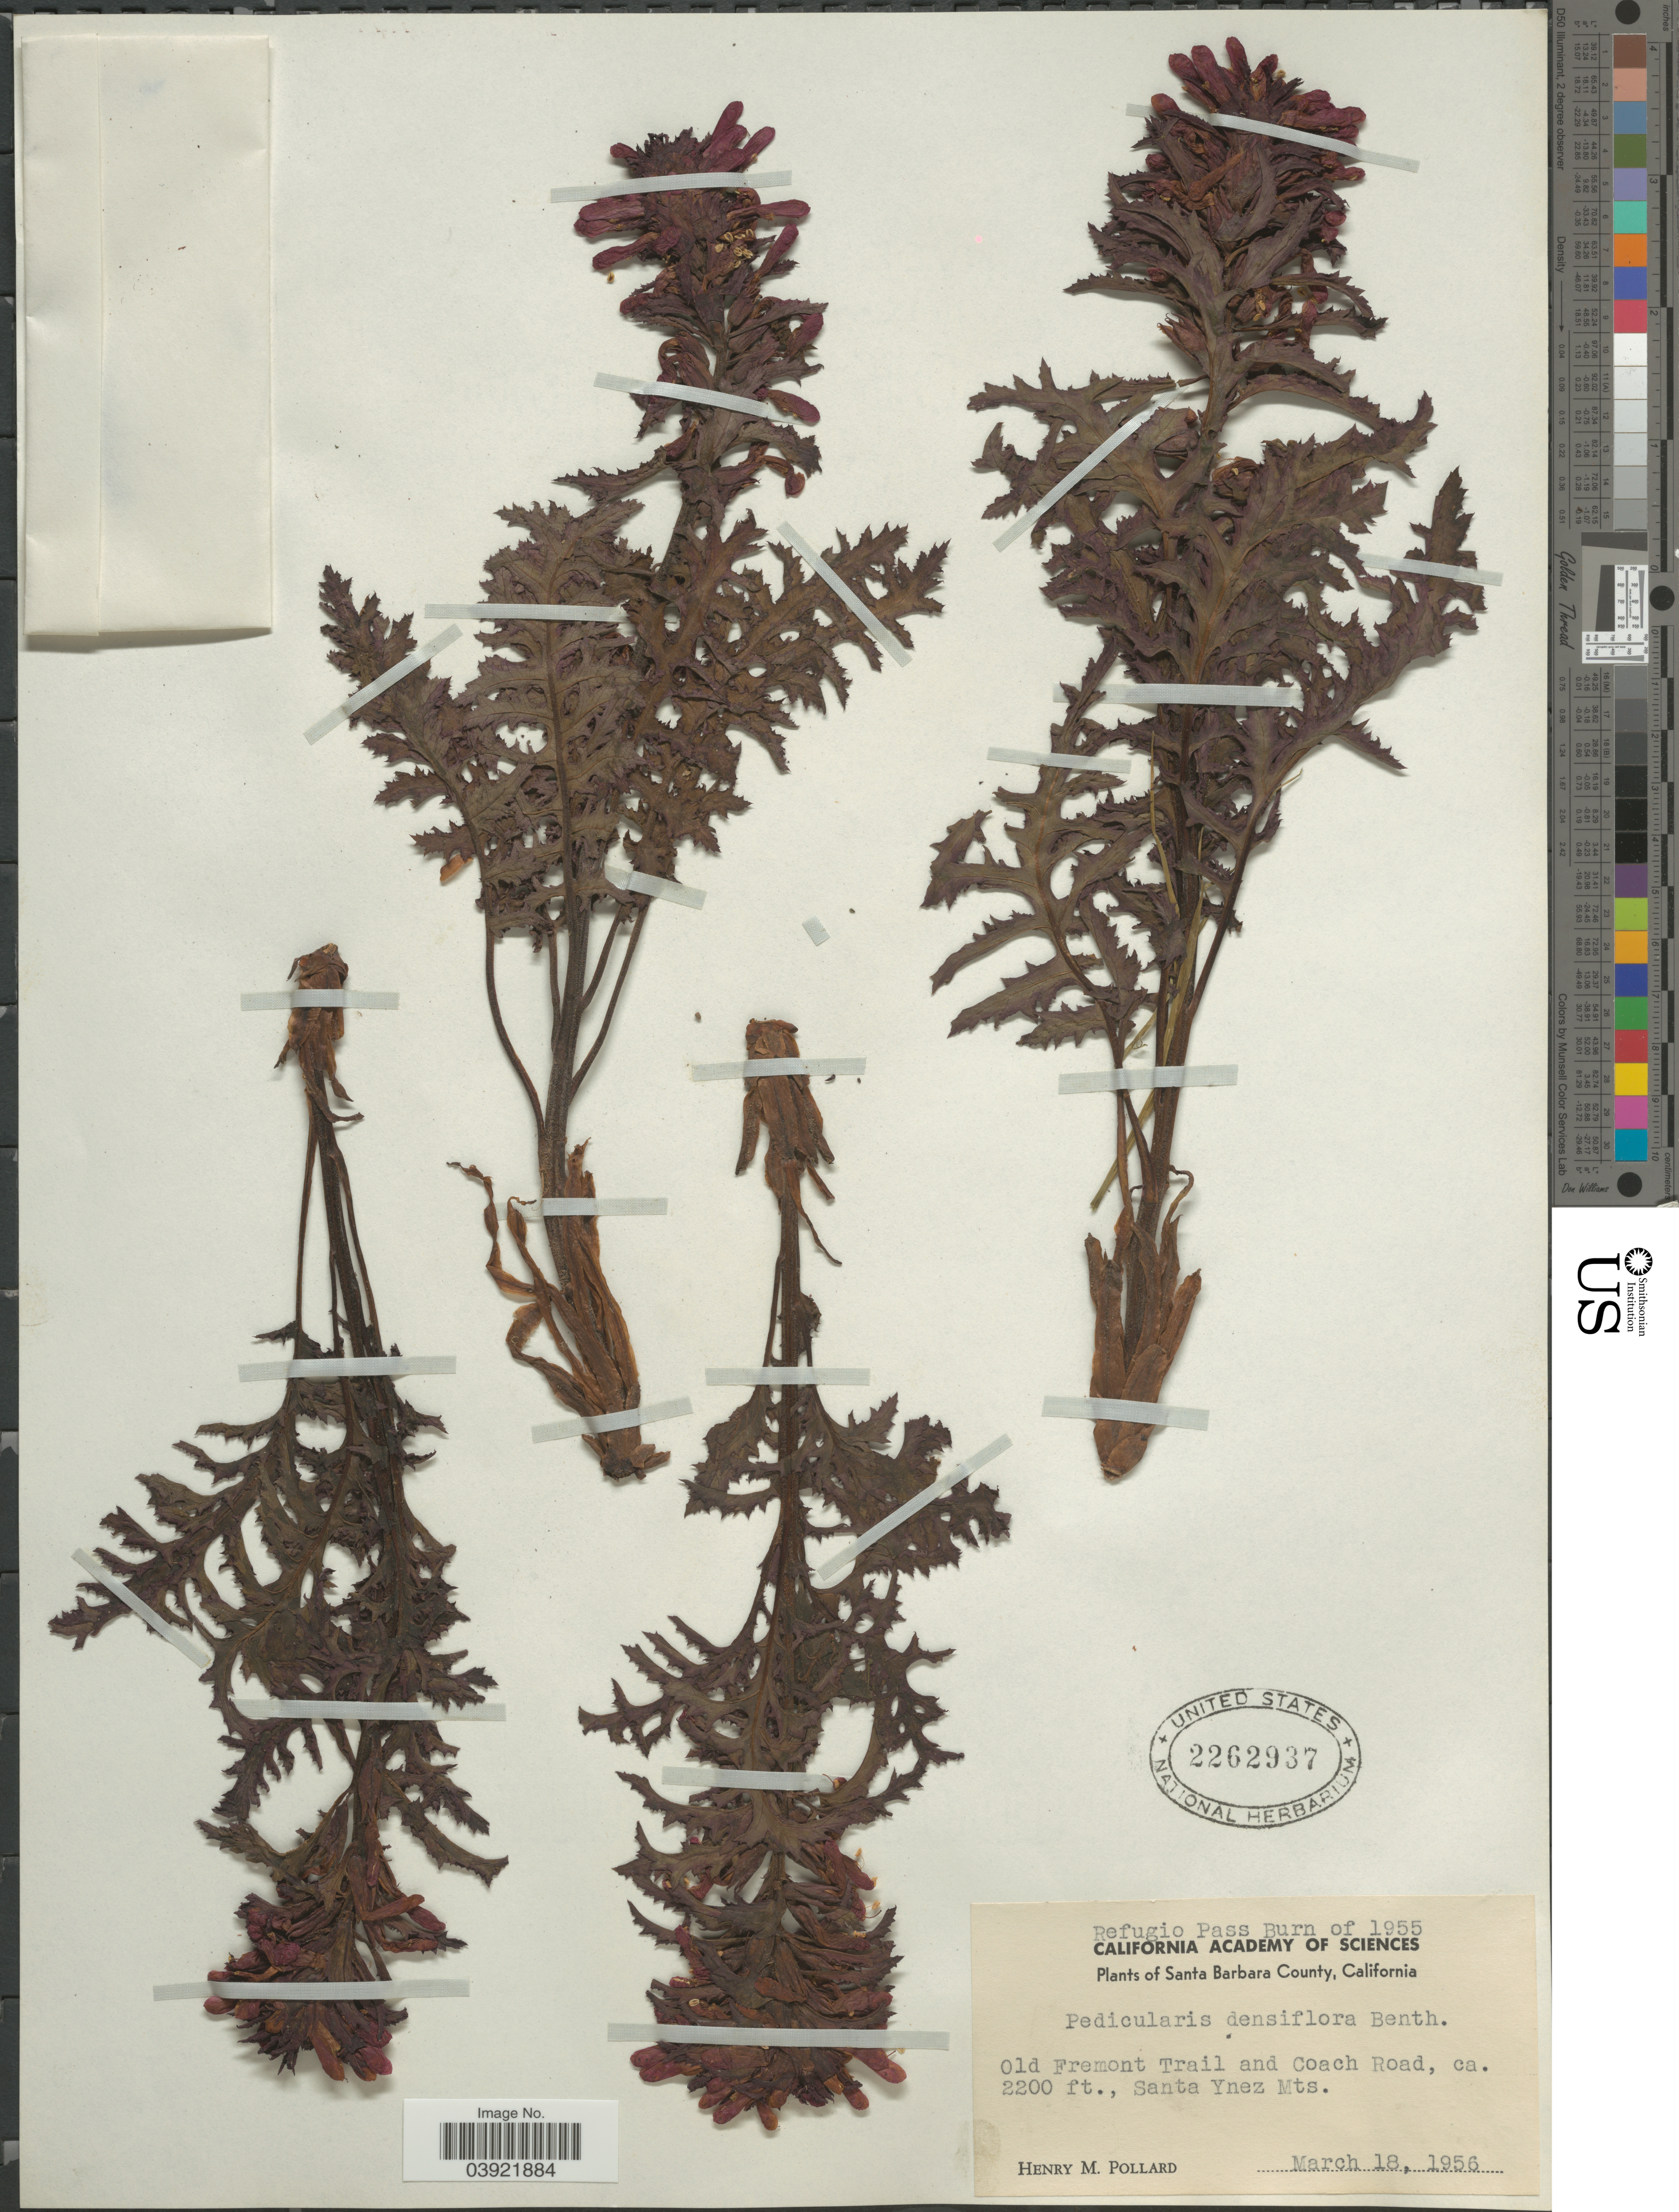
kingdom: Plantae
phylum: Tracheophyta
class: Magnoliopsida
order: Lamiales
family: Orobanchaceae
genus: Pedicularis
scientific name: Pedicularis densiflora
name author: Benth.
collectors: H. M. Pollard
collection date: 1956-03-18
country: United States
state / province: California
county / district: Santa Barbara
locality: Santa Barbara County. Old Fremont Trail and Coach Road, Santa Ynez Mts.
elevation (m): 671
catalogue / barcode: US 2262937